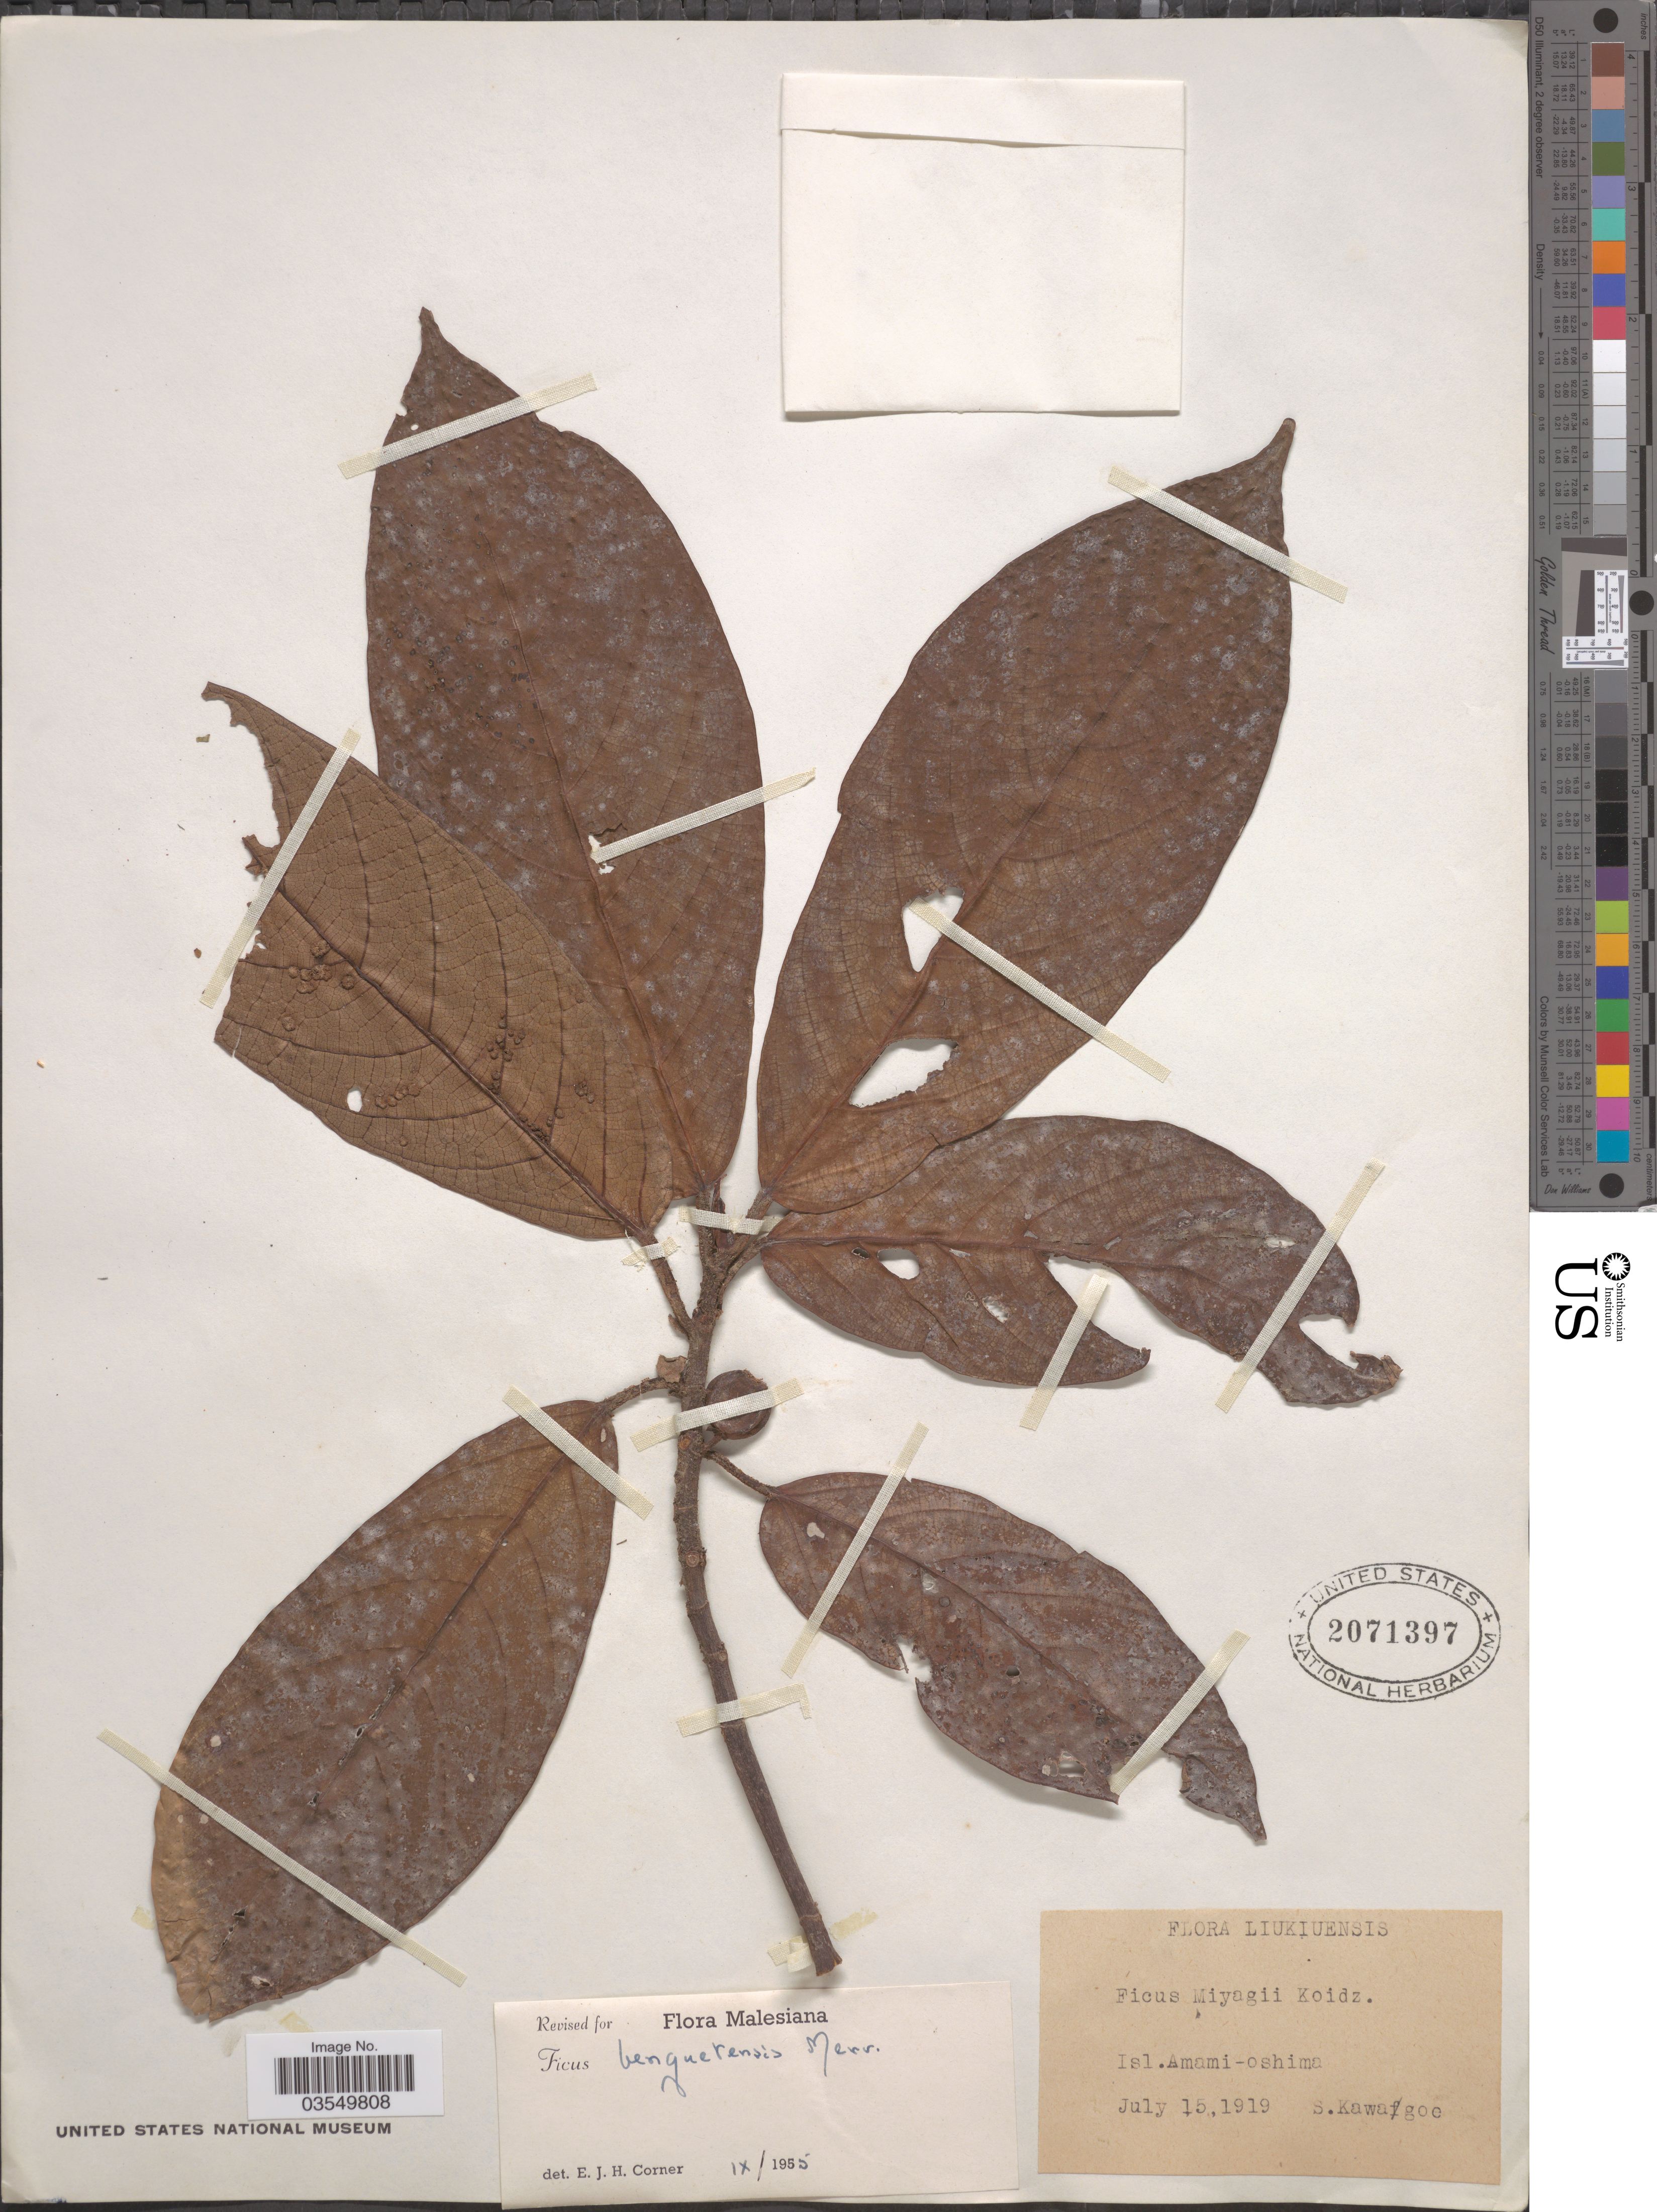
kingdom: Plantae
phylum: Tracheophyta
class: Magnoliopsida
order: Rosales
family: Moraceae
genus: Ficus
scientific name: Ficus benguetensis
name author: Merr.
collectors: S. Kawagoe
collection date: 1919-07-15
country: Japan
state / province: Okinawa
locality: Liukiuensis. Isl. Amami-oshima.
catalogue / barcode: US 2071397